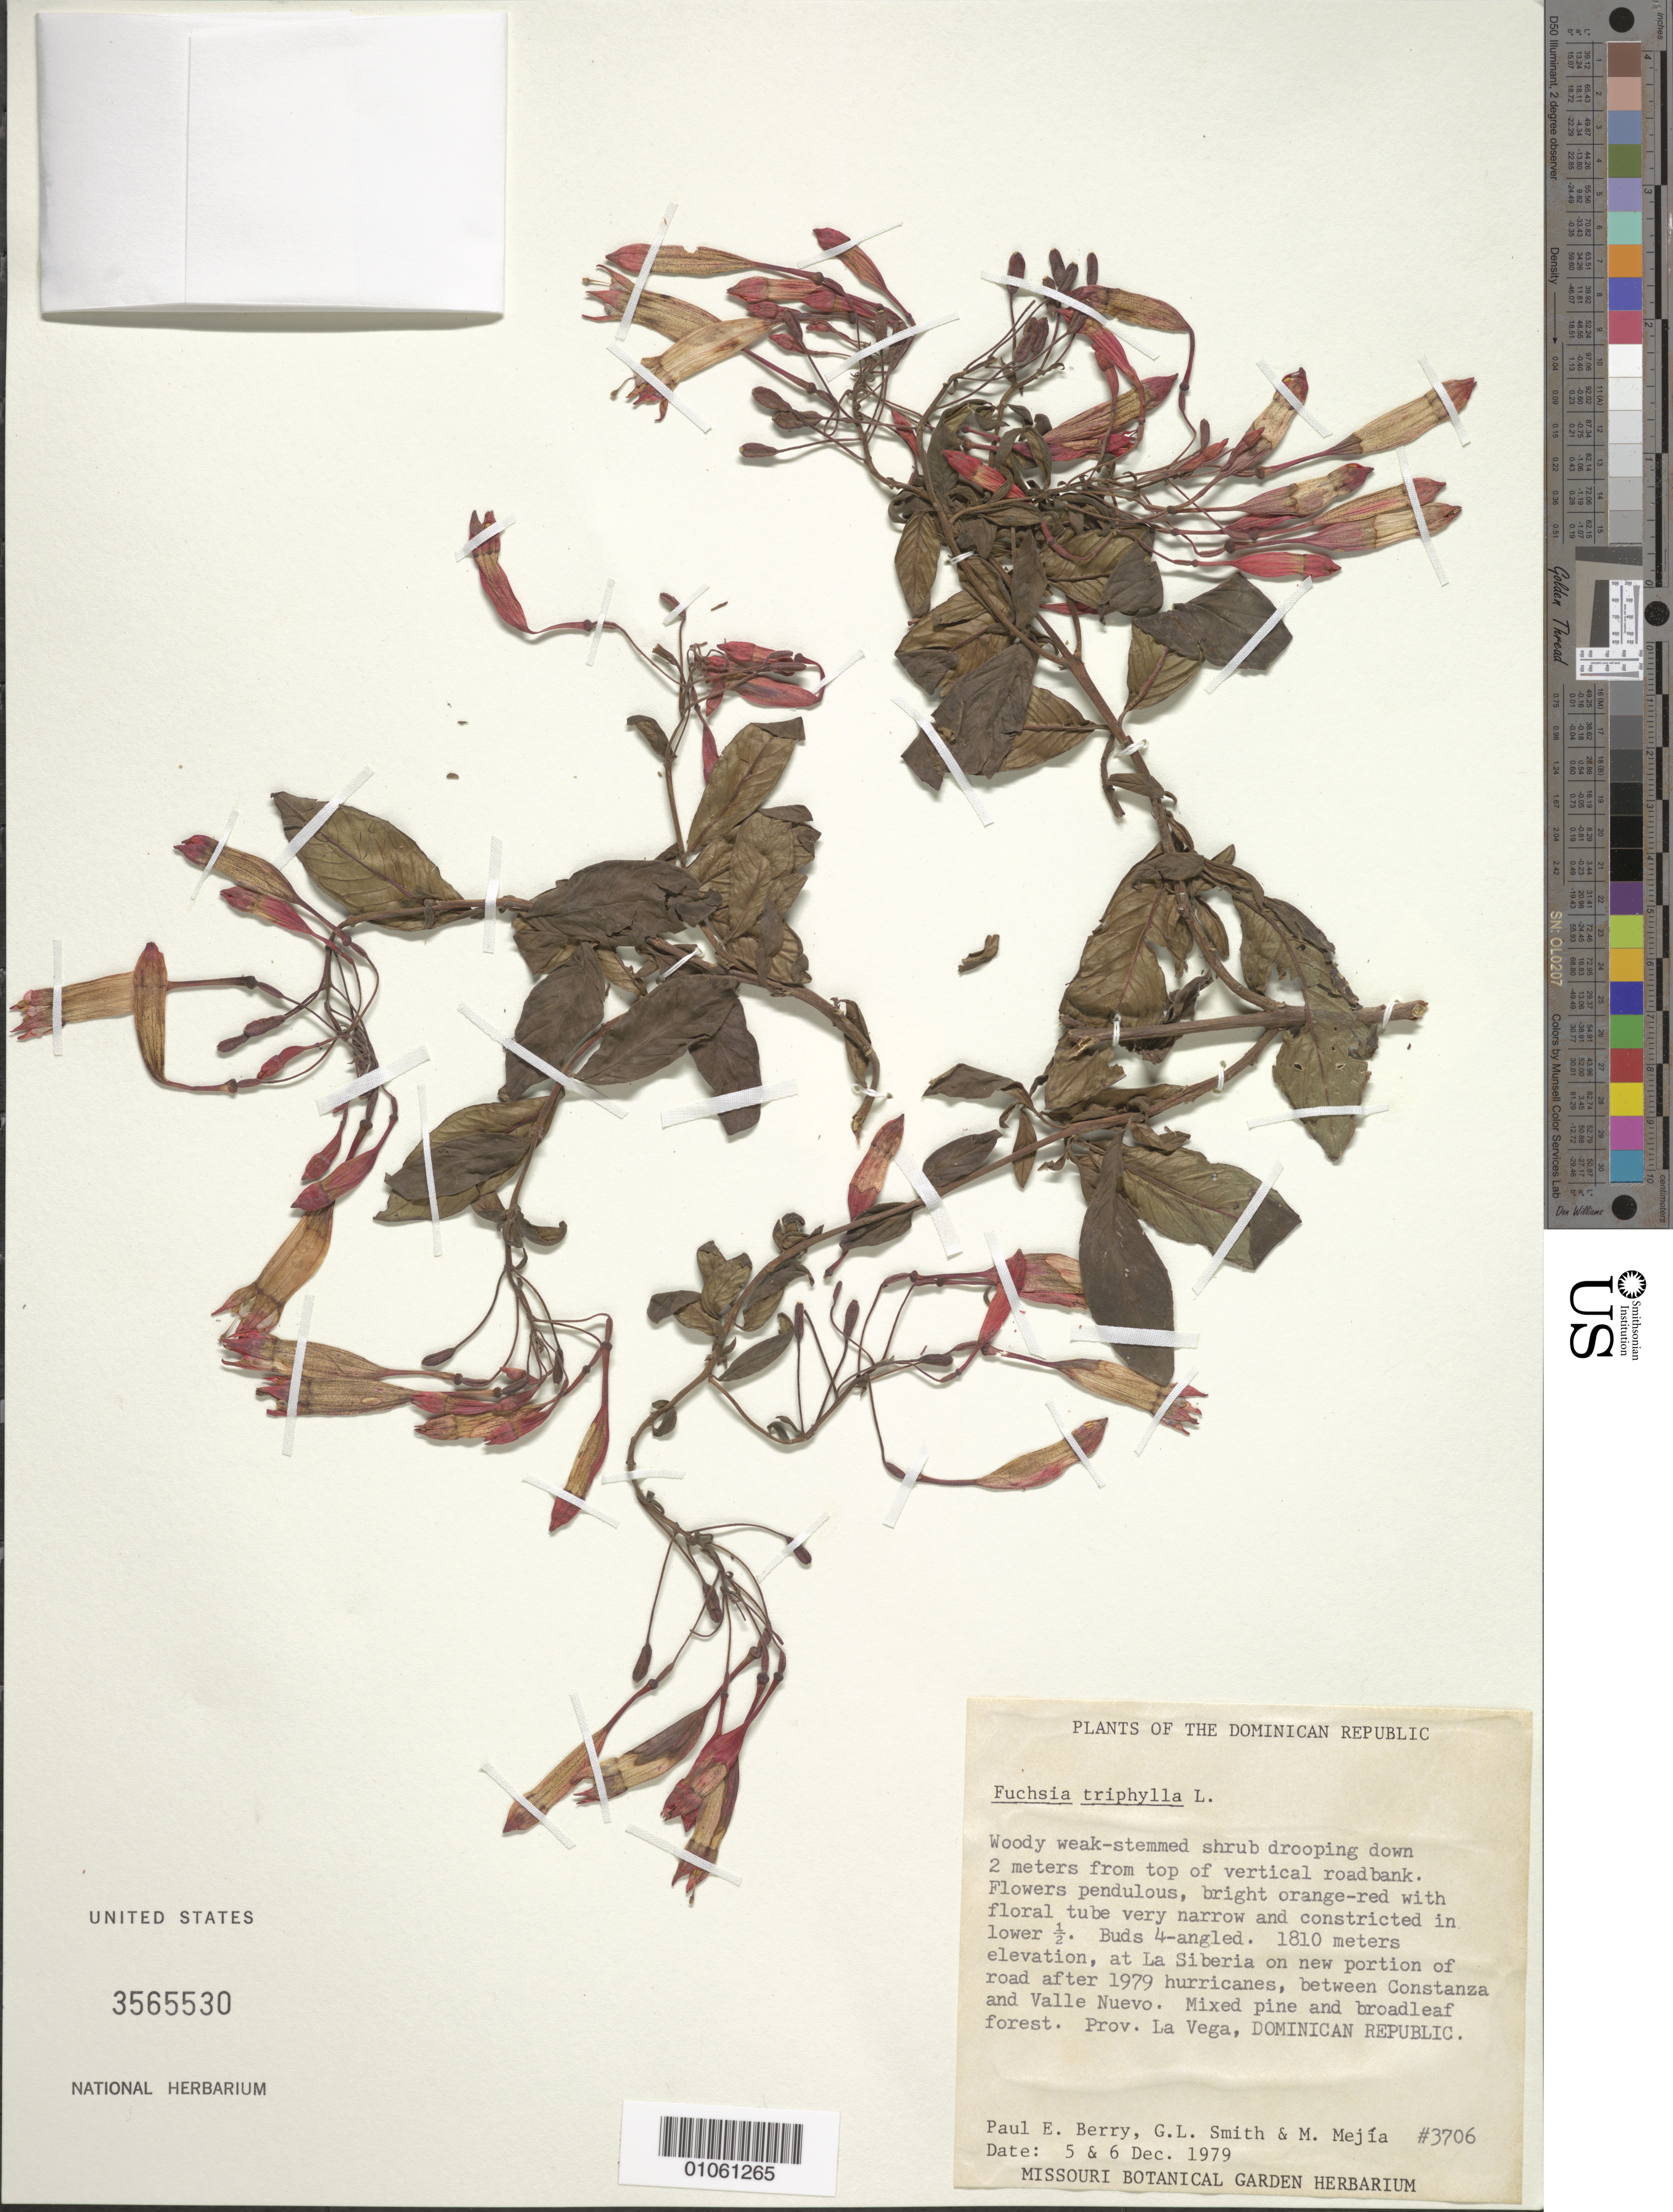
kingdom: Plantae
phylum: Tracheophyta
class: Magnoliopsida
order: Myrtales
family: Onagraceae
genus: Fuchsia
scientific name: Fuchsia triphylla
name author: L.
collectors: P. E. Berry, G. L. Smith & M. Mejia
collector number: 3706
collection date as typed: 05 Dec 1979 and 06 Dec 1979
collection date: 1979-12-05,1979-12-06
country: Dominican Republic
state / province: La Vega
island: Hispaniola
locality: La Siberia, on new portion of road after 1979 hurricanes, between Constanza and Valle Nuevo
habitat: Mixed pine and broadleaf forest, vertical roadbank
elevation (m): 1810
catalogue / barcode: US 3565530